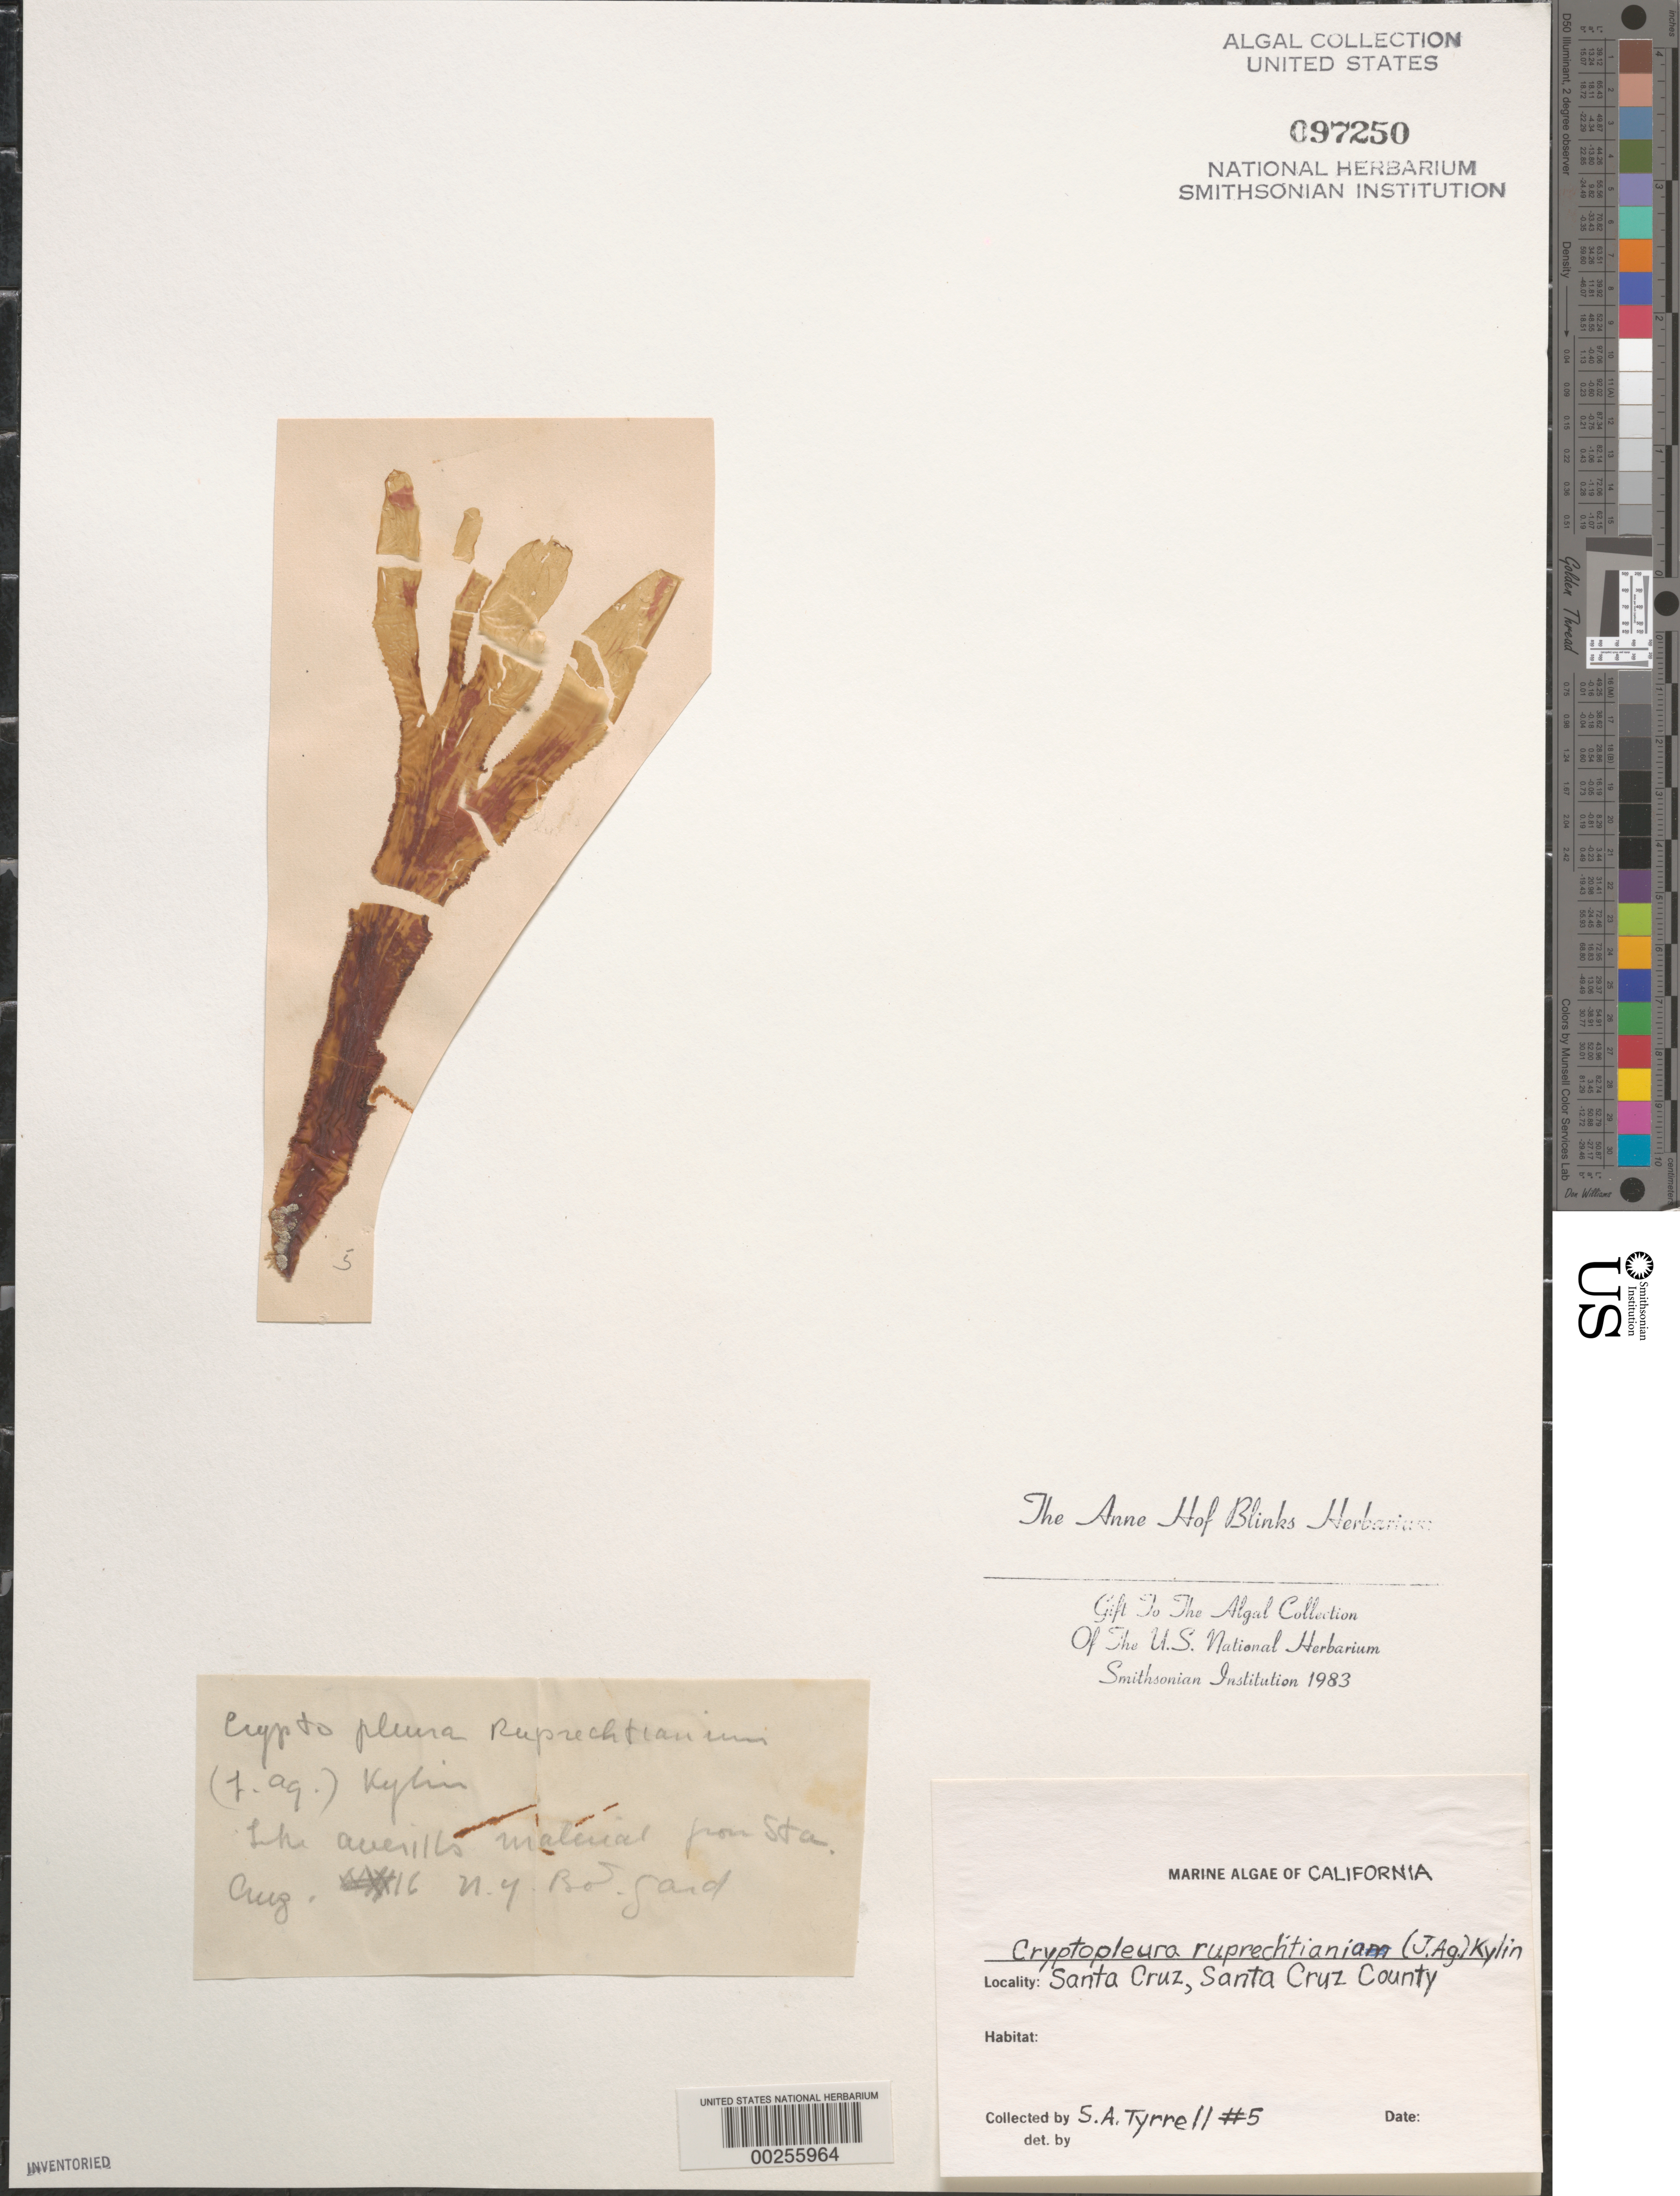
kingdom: Plantae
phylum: Rhodophyta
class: Florideophyceae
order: Ceramiales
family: Delesseriaceae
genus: Cryptopleura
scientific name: Cryptopleura ruprechtiana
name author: (J. Agardh) Kylin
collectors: C. Tyrrell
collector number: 5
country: United States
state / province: California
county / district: Santa Cruz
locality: Santa Cruz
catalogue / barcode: US 97250